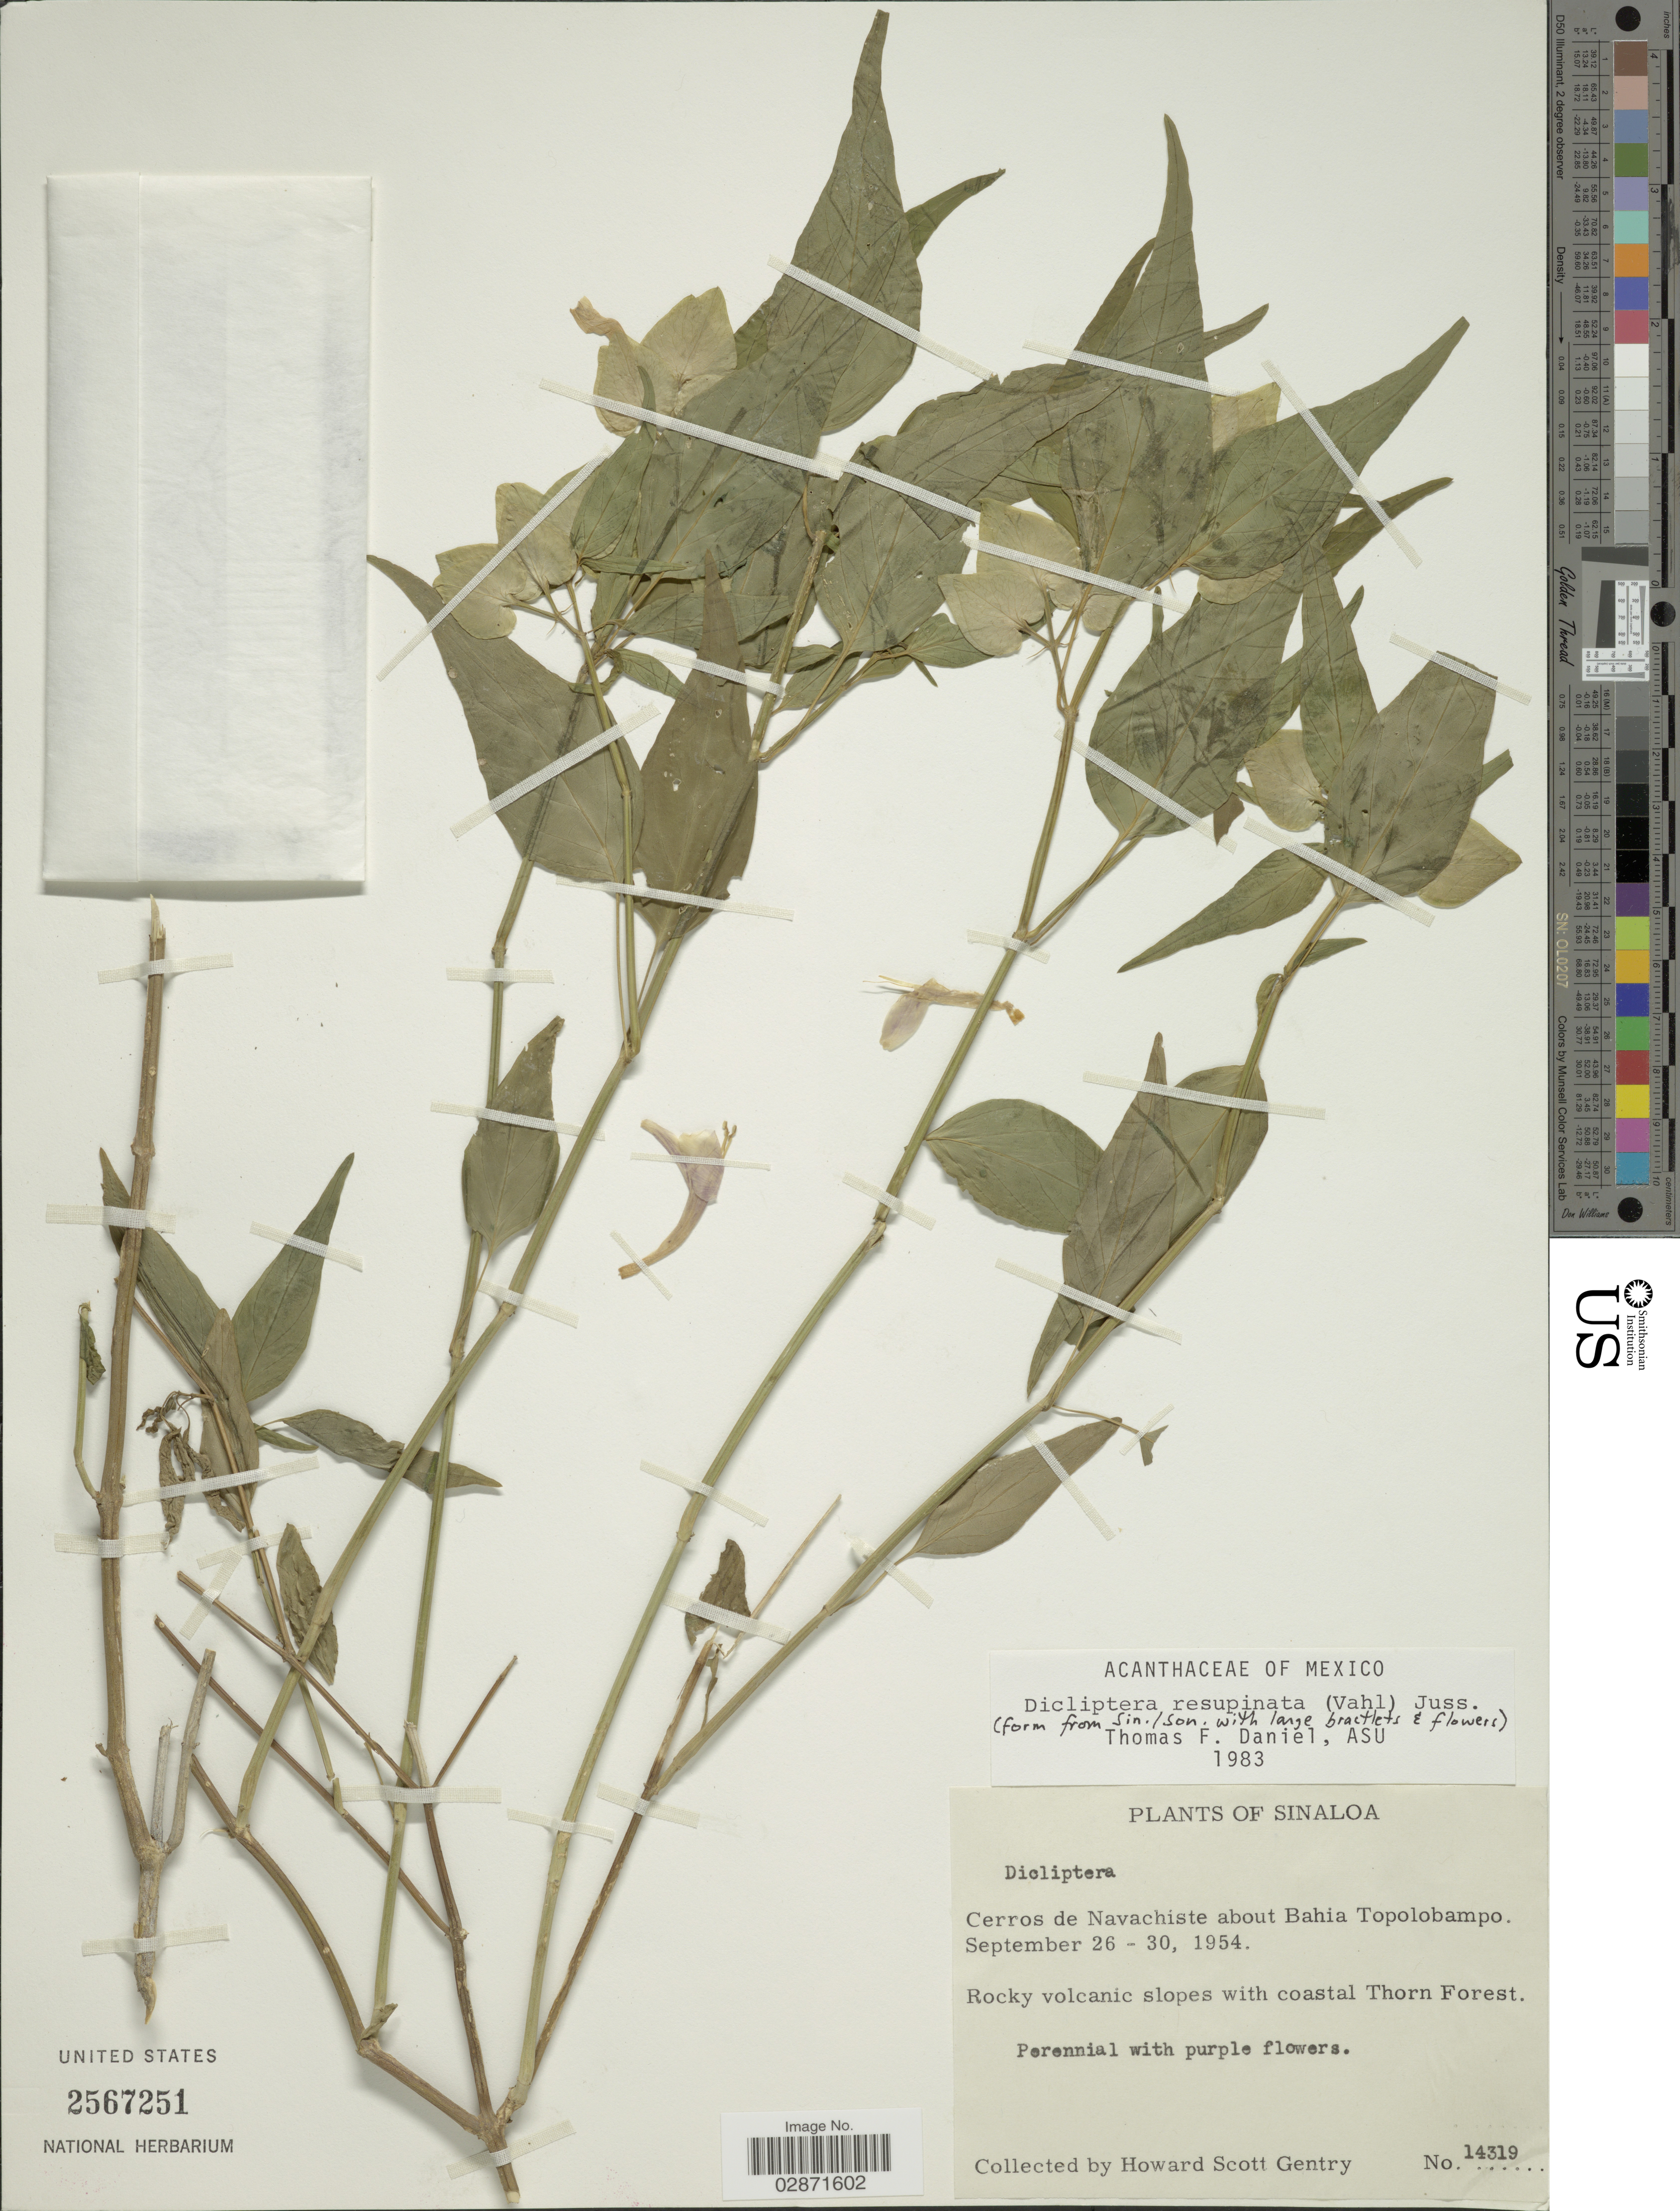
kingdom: Plantae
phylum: Tracheophyta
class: Magnoliopsida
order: Lamiales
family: Acanthaceae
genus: Dicliptera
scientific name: Dicliptera resupinata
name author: (Vahl) Juss.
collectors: H. S. Gentry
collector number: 14319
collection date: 1954-09-26/1954-09-30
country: Mexico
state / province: Sinaloa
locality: Cerros de Navachiste about Bahia Topolobampo.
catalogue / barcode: US 2567251